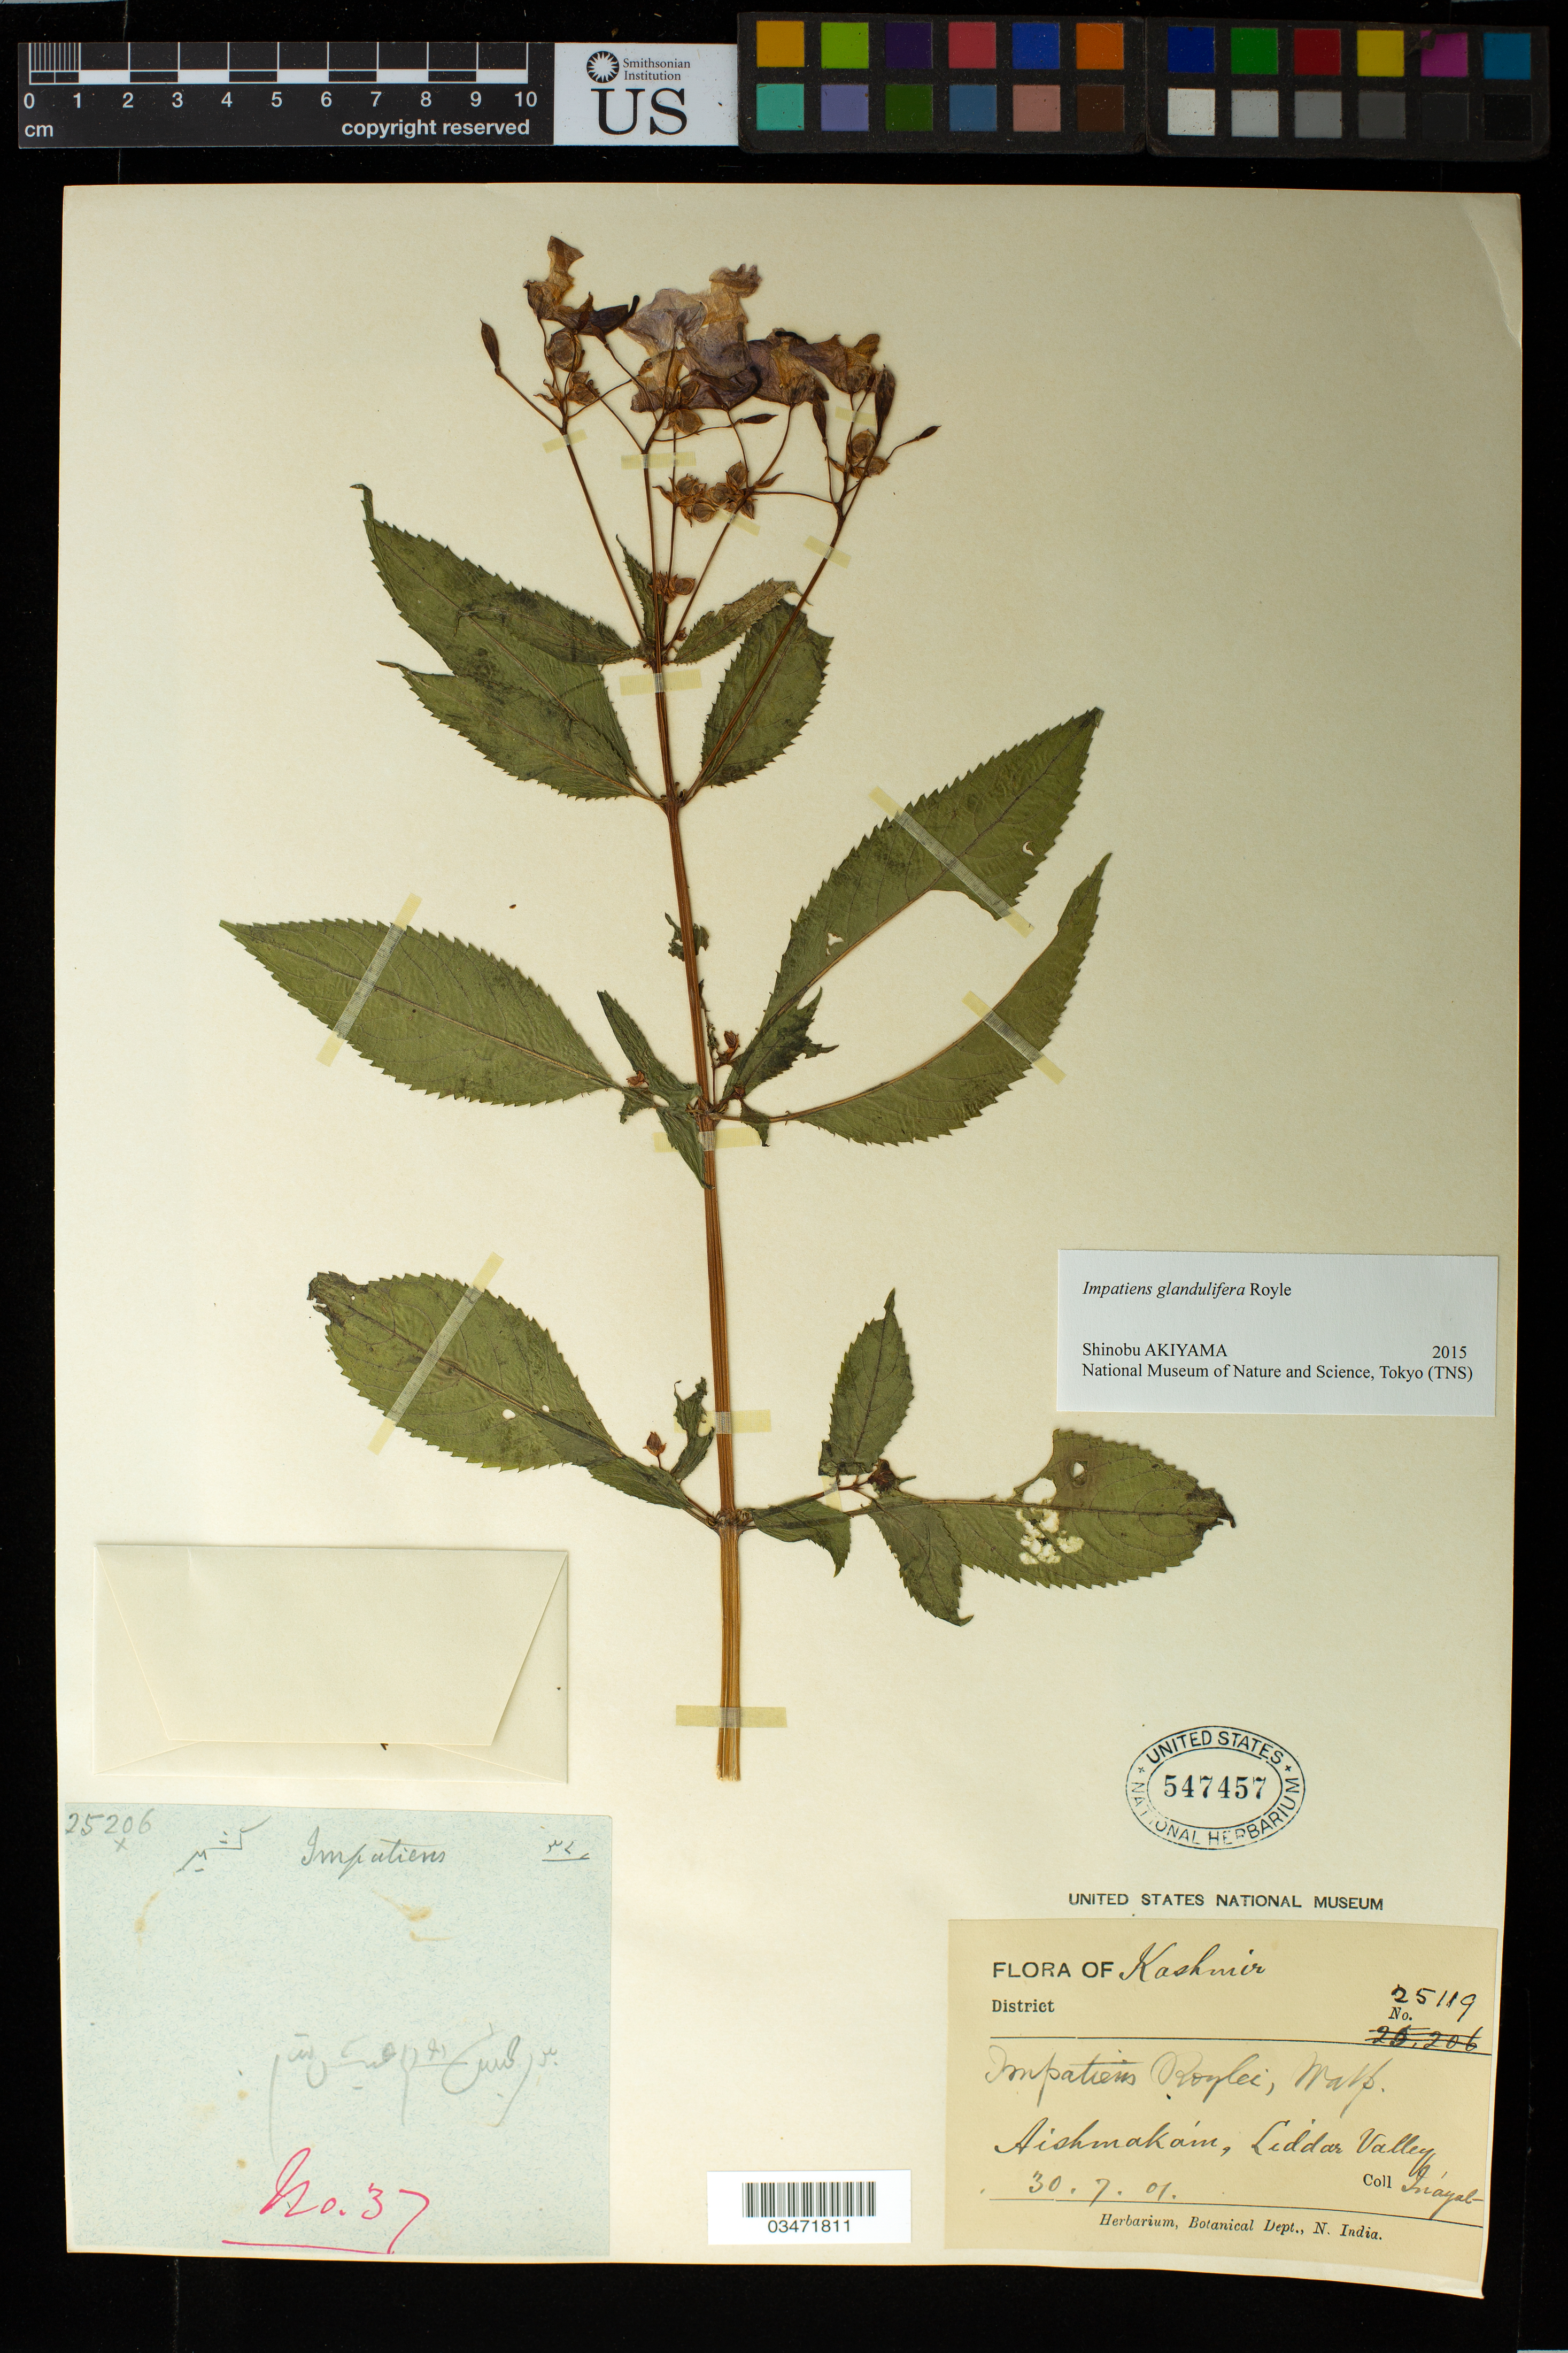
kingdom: Plantae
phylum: Tracheophyta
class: Magnoliopsida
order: Ericales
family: Balsaminaceae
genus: Impatiens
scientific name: Impatiens glandulifera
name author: Royle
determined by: Akiyama, Shinobu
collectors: -. Inayat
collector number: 25119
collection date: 1901-07-30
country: India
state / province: Jammu and Kashmir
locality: Aishmakain, Liddar Valley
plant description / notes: Also numbered: 25206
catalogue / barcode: US 547457